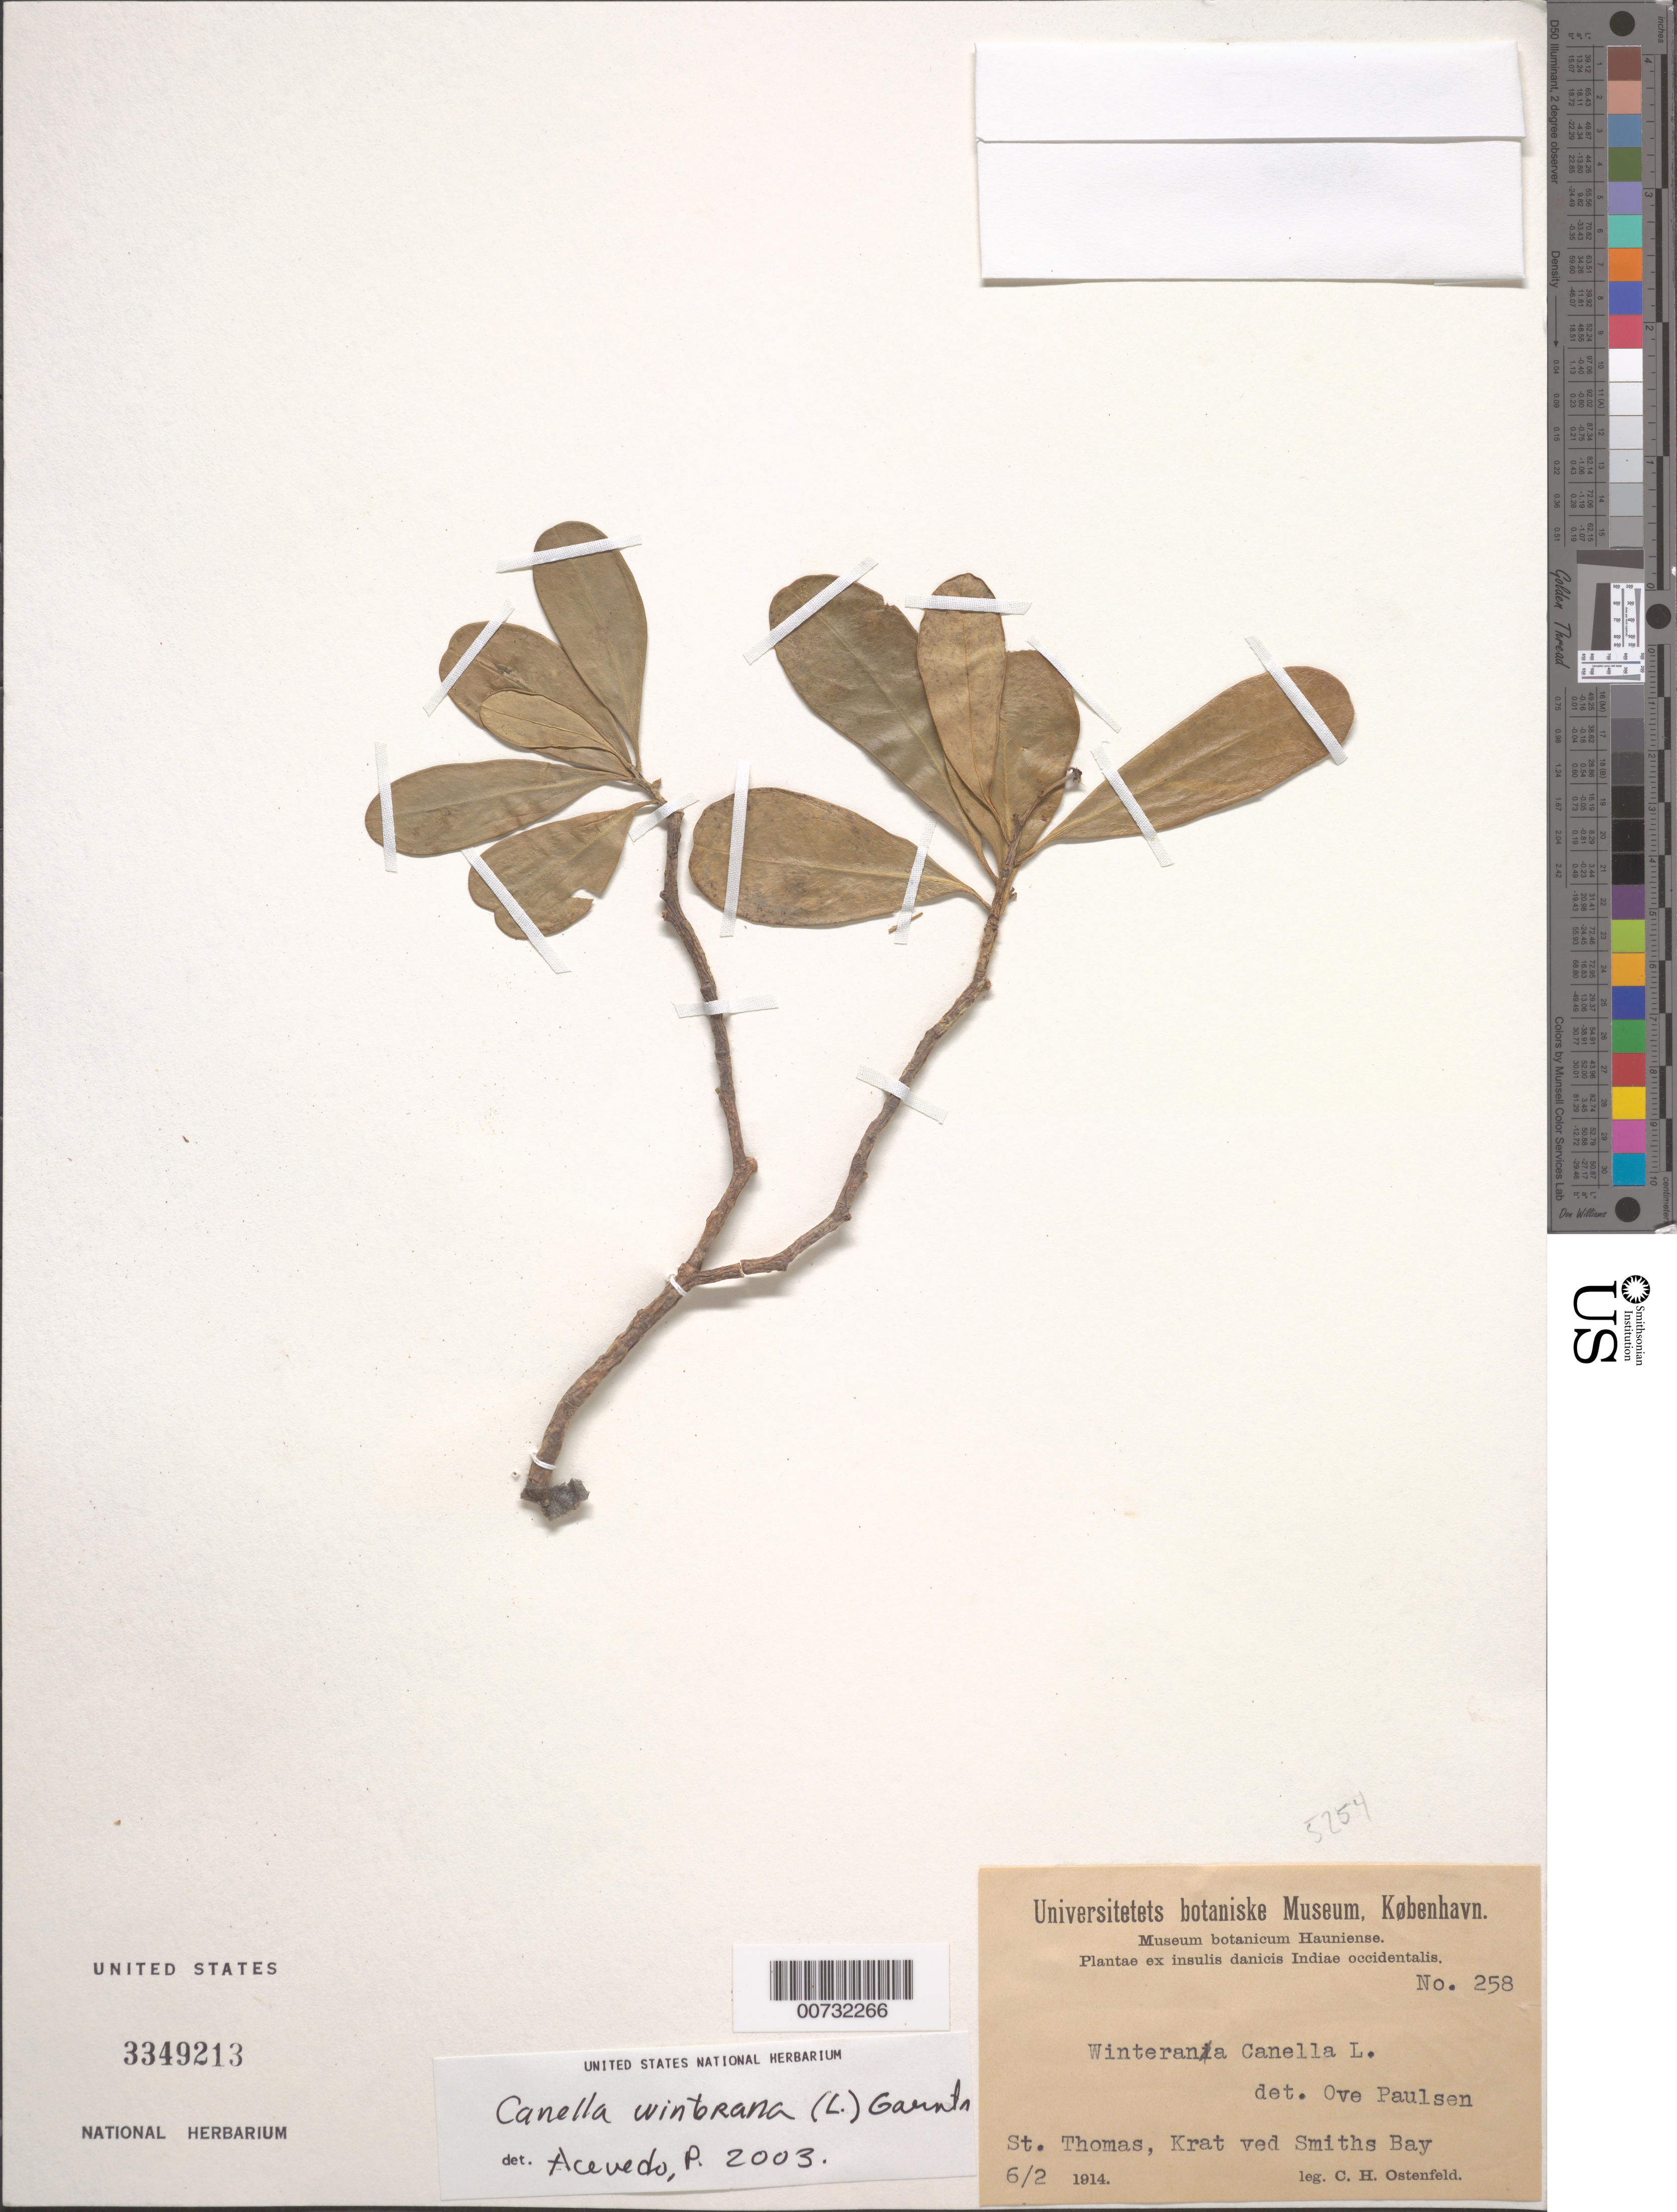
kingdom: Plantae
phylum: Tracheophyta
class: Magnoliopsida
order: Canellales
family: Canellaceae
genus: Canella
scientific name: Canella winterana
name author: (L.) Gaertn.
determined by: Acevedo-Rodríguez, P., (BOT), Smithsonian Institution - National Museum of Natural History (UNITED STATES)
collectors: C. Ostenfeld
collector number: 258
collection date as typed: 02 Jun 1914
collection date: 1914-06-02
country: U.S. Virgin Islands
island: St. Thomas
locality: St. Thomas, Krat ved Smiths Bay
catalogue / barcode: US 3349213